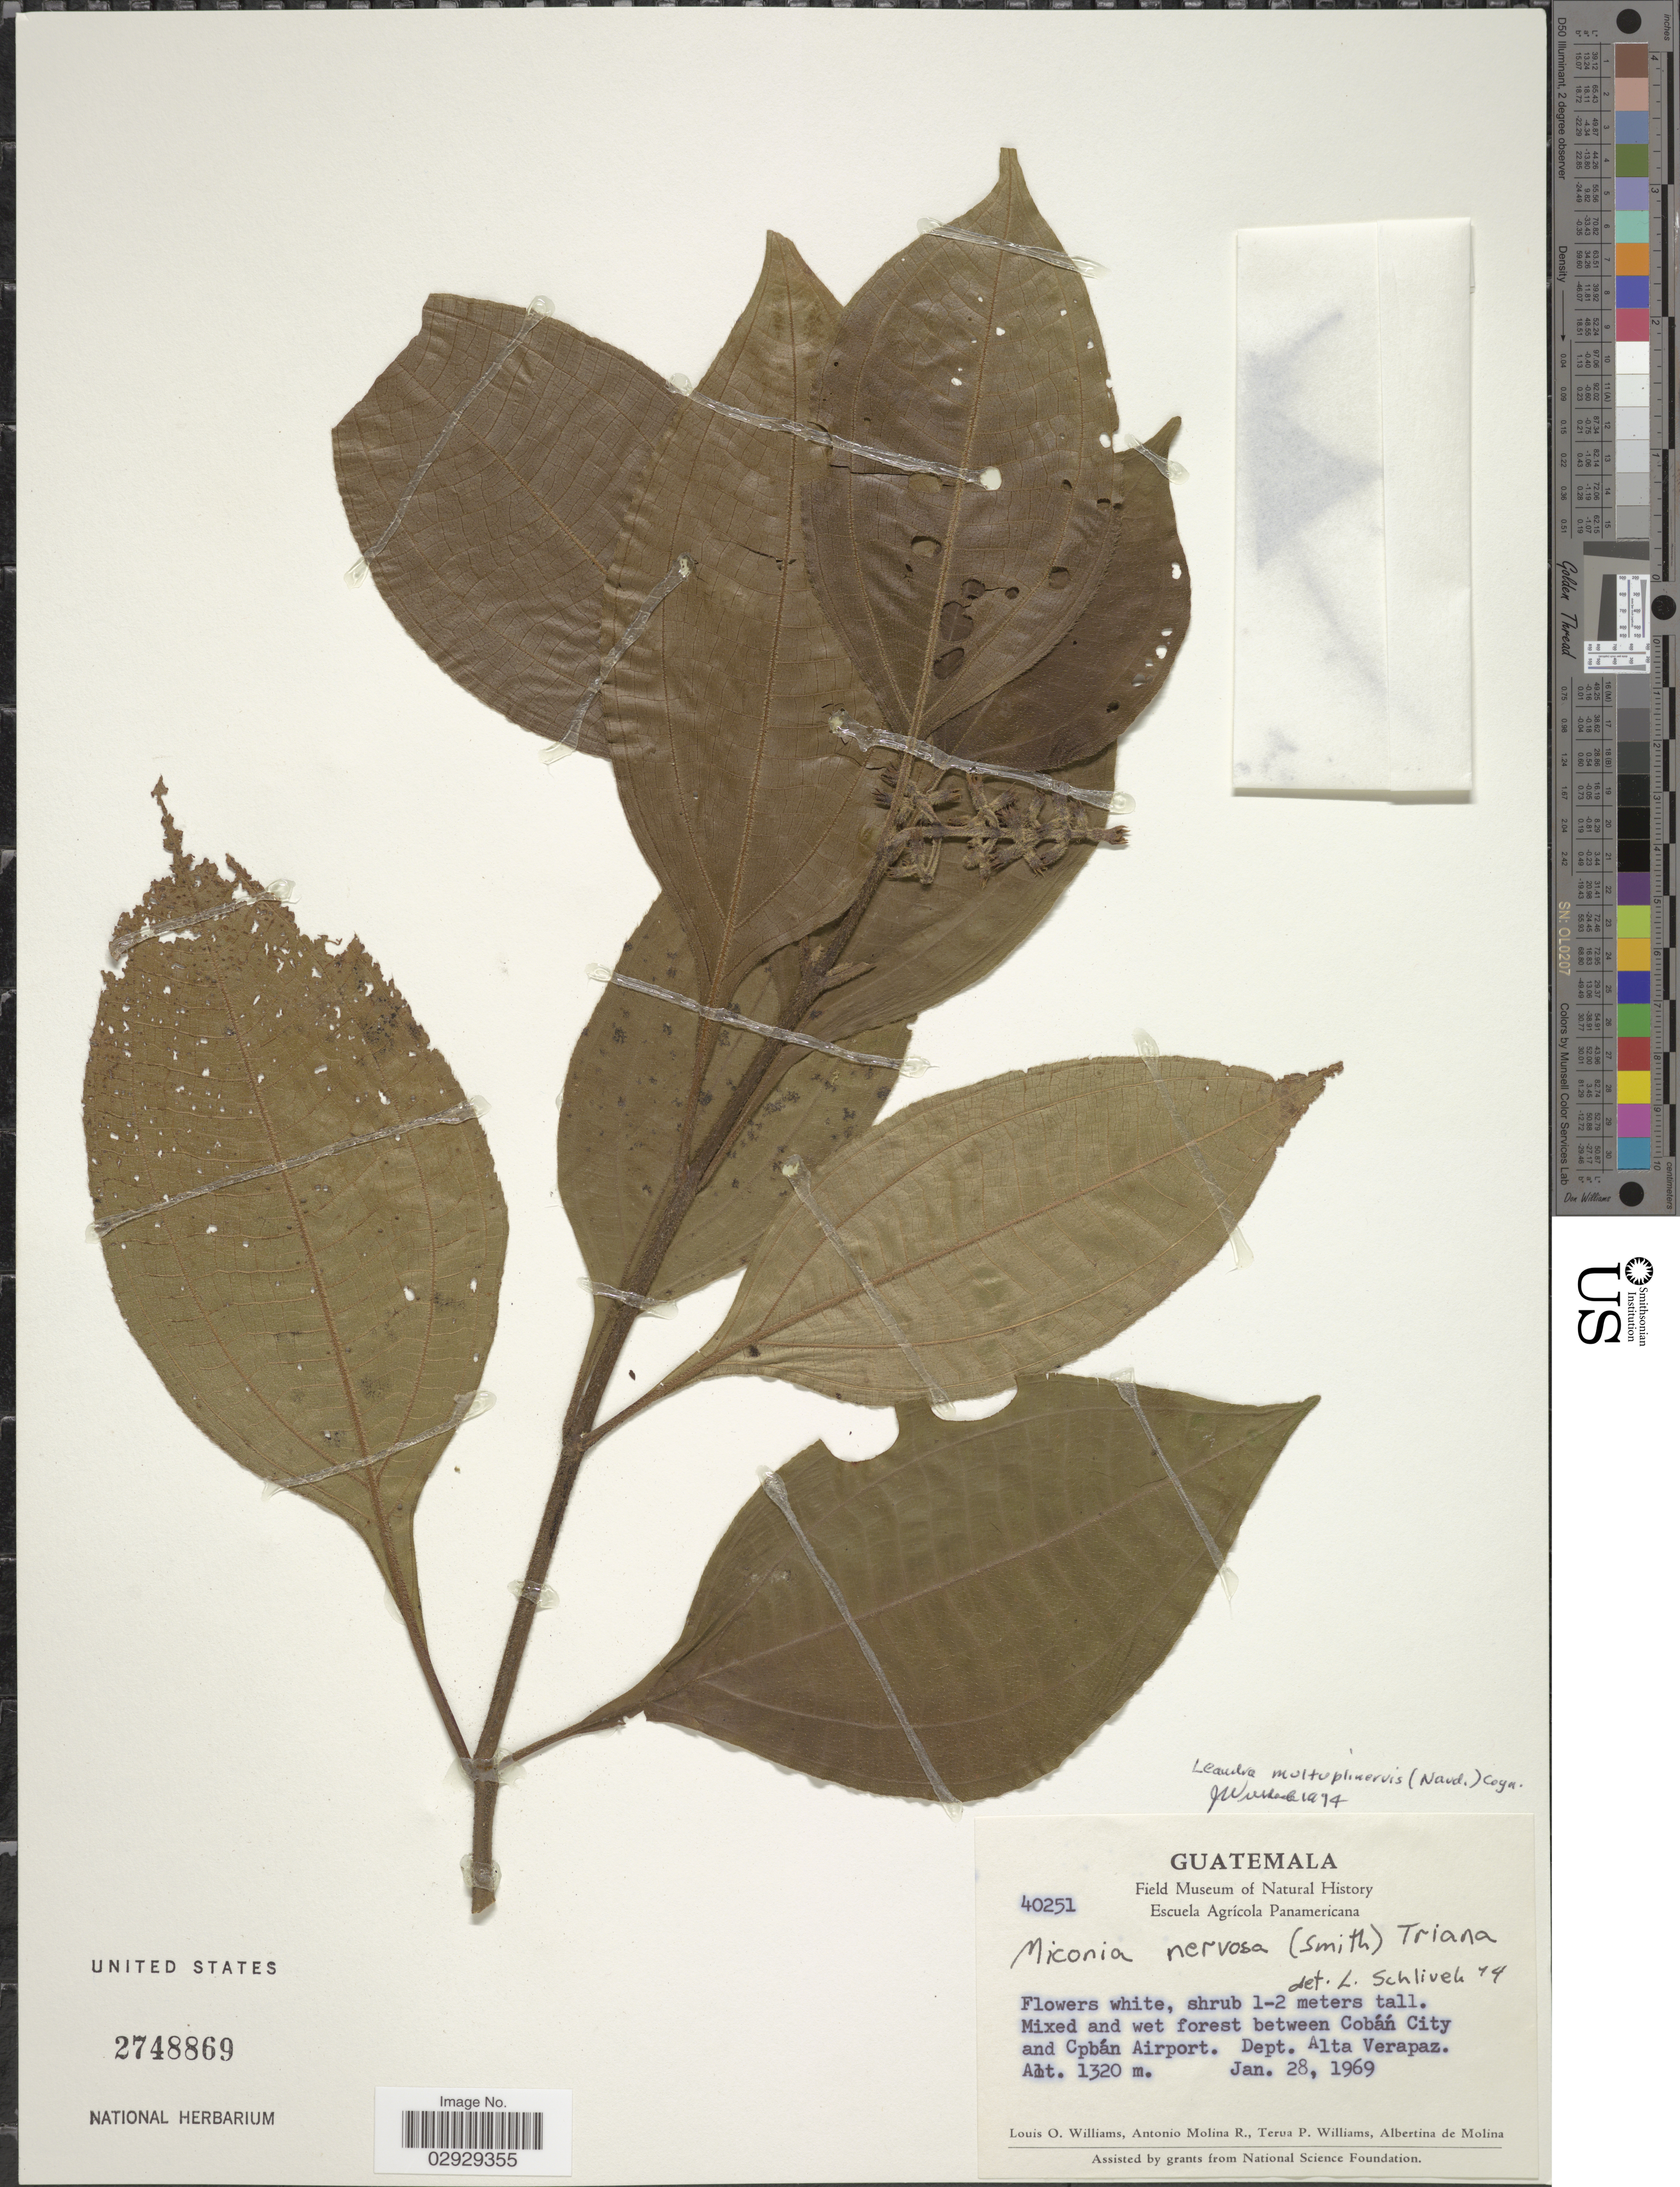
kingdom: Plantae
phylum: Tracheophyta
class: Magnoliopsida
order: Myrtales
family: Melastomataceae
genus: Leandra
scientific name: Leandra multiplinervis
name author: (Naudin) Cogn.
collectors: L. O. Williams, A. Molina R., T. Williams & A. R. Molina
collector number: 40251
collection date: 1969-01-28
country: Guatemala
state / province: Alta Verapaz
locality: Mixed and wet forest between Cobán City and Cpbán Airport. Dept. Alta Verapaz.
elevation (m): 1320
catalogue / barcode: US 2748869